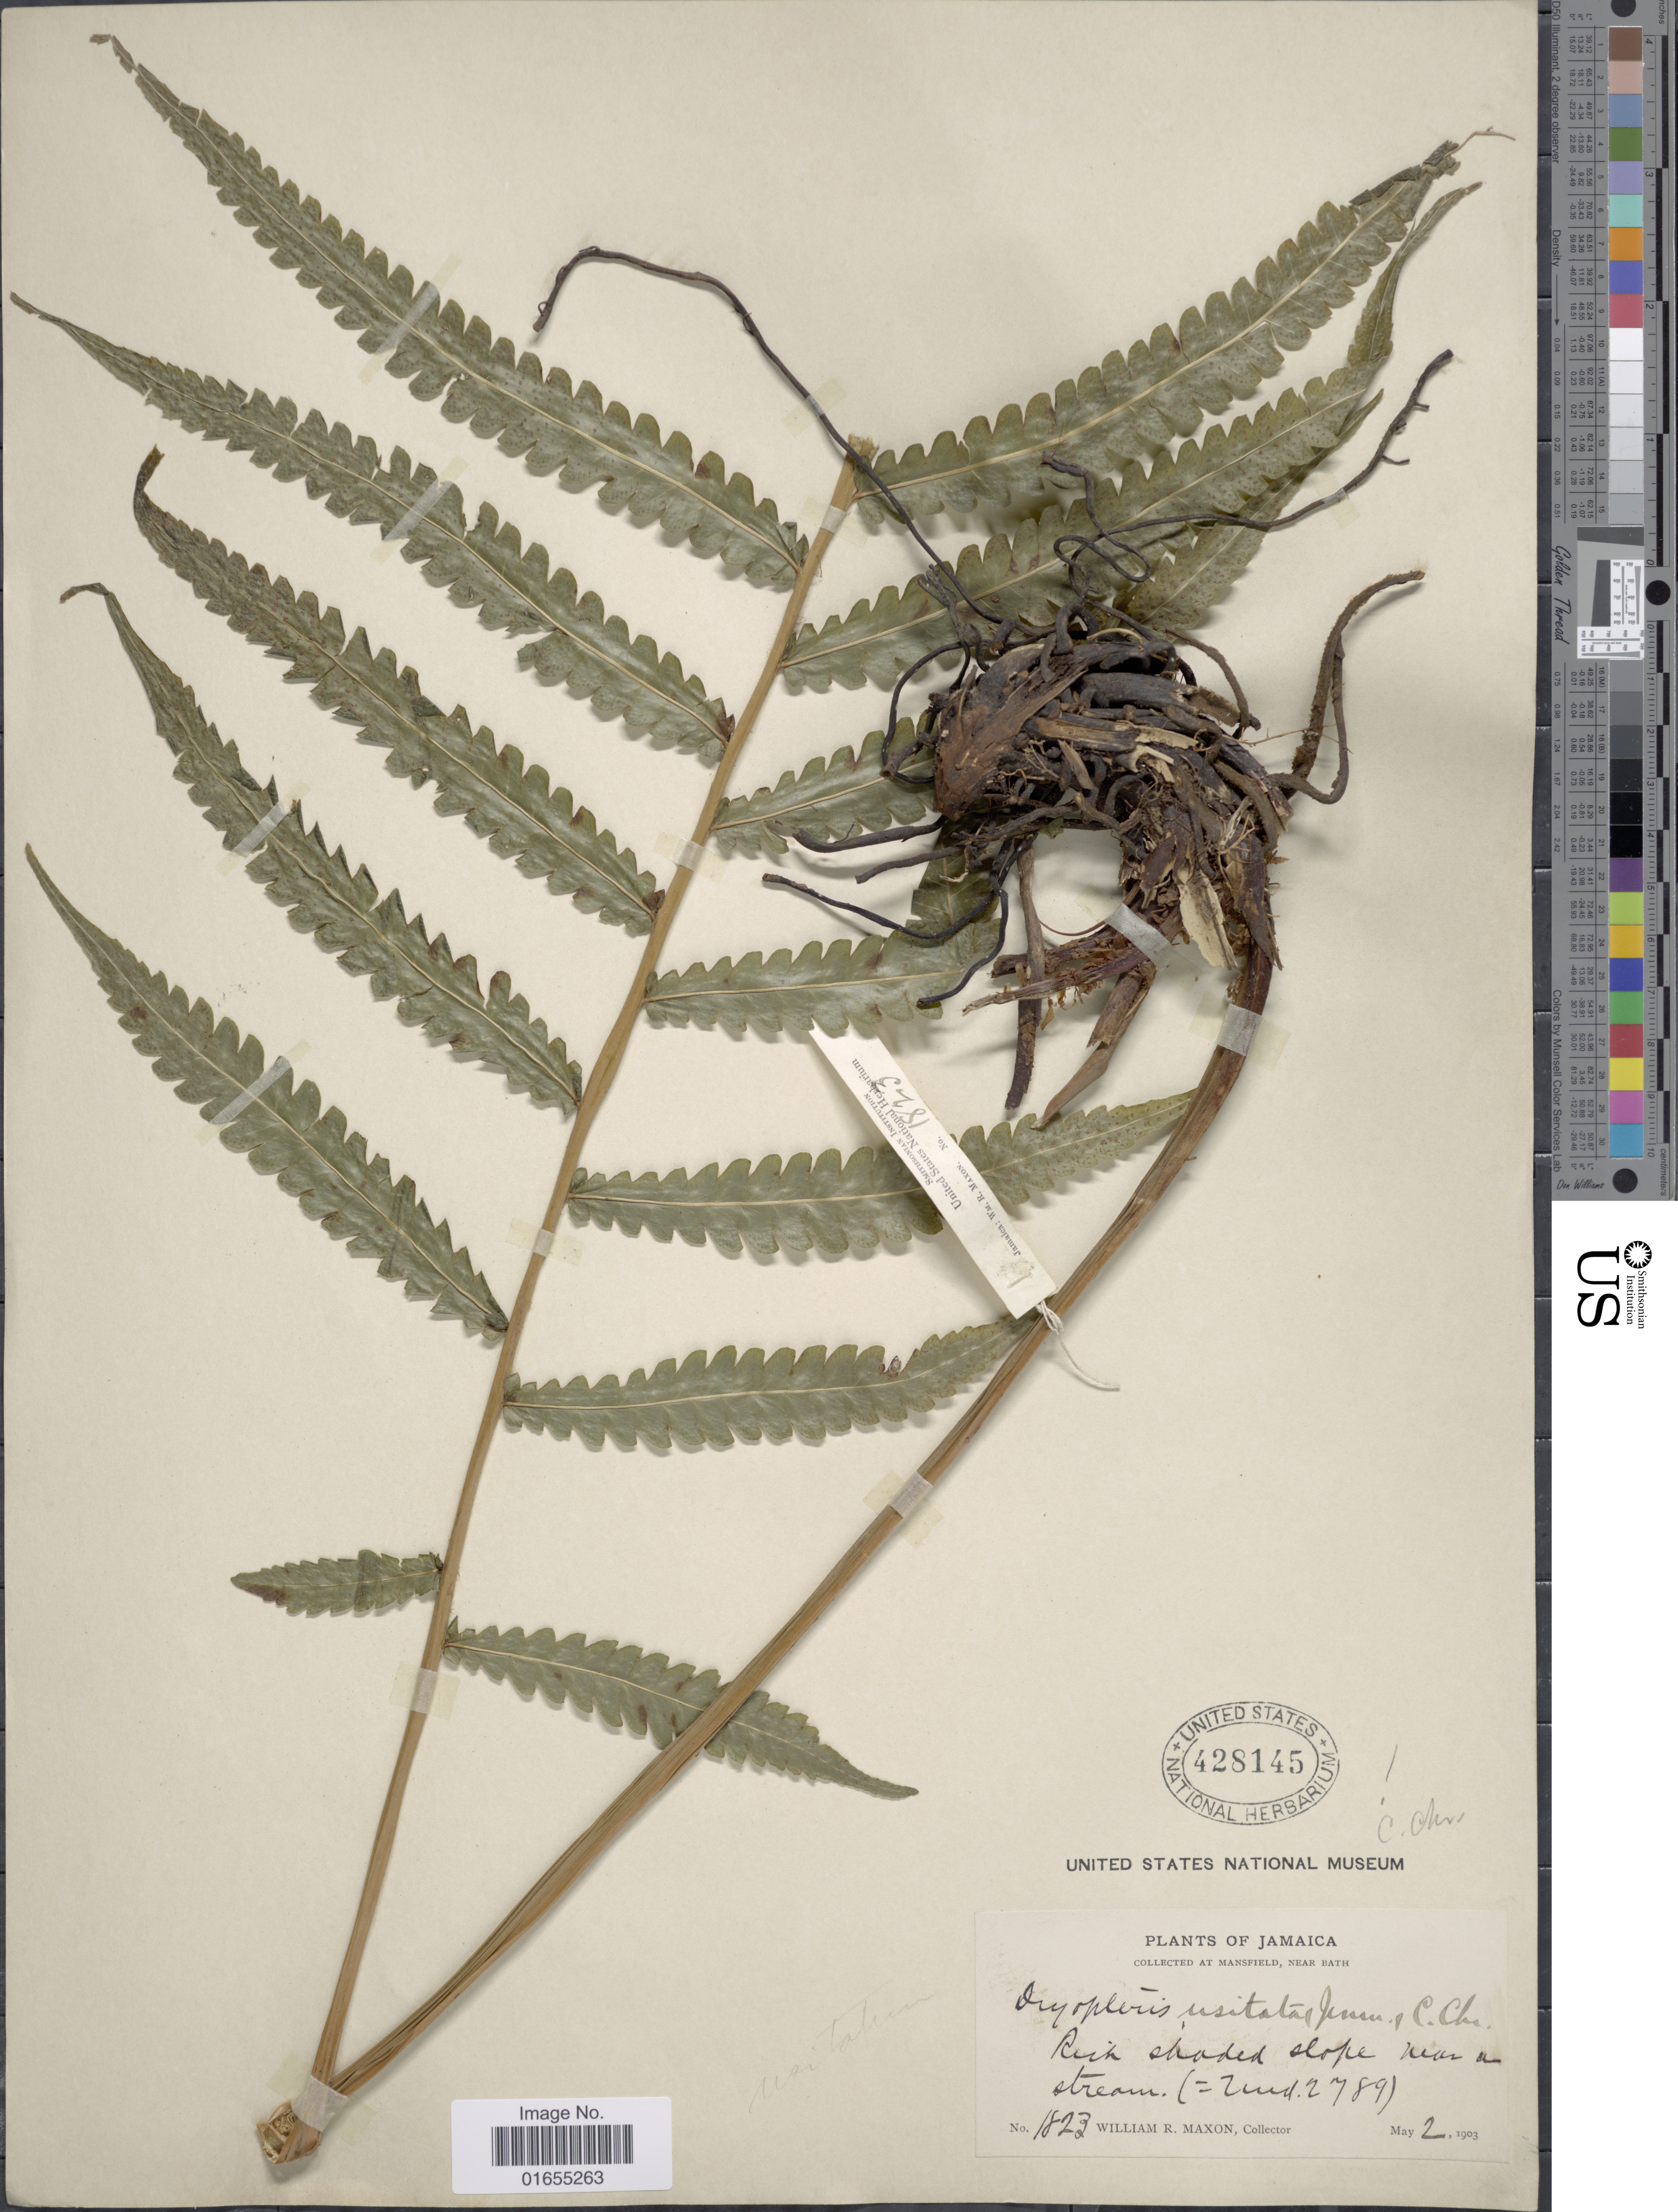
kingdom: Plantae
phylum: Tracheophyta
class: Polypodiopsida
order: Polypodiales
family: Thelypteridaceae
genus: Goniopteris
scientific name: Goniopteris venusta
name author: (Heward) Pic. Serm.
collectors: W. R. Maxon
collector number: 1823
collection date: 1903-05-02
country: Jamaica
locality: Mansfield, near Bath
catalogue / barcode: US 428145